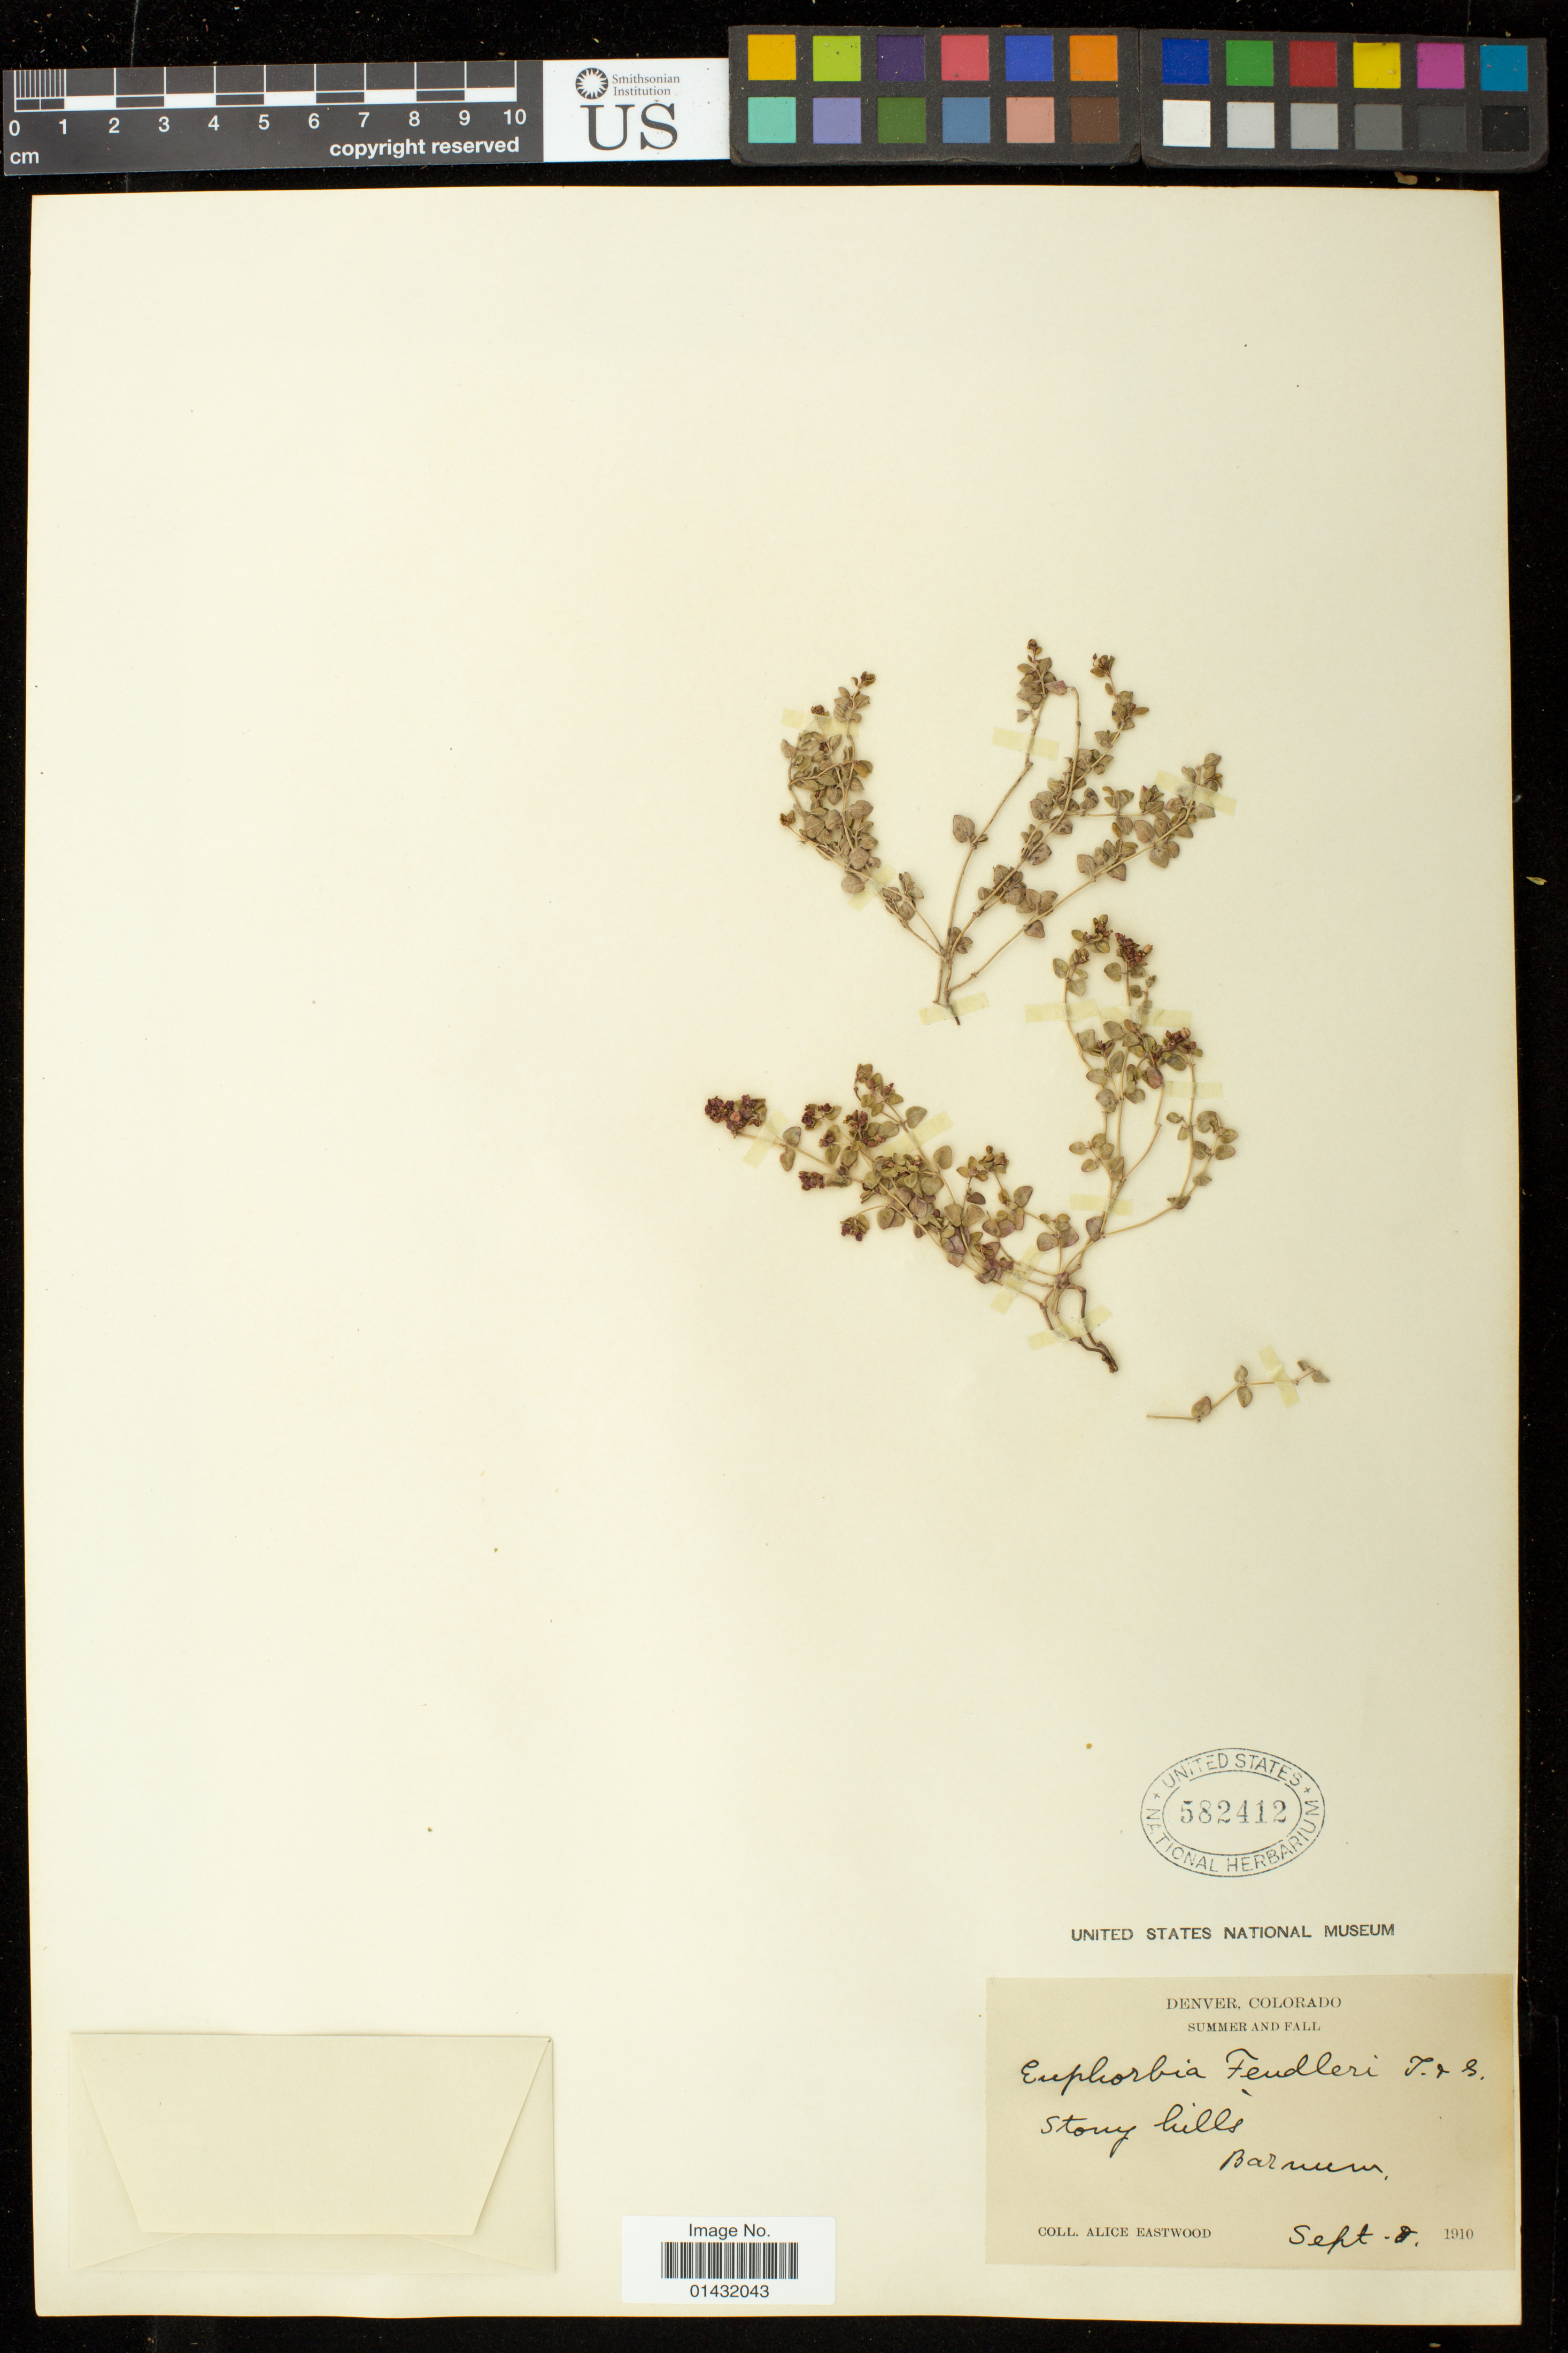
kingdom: Plantae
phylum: Tracheophyta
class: Magnoliopsida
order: Malpighiales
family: Euphorbiaceae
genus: Euphorbia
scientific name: Euphorbia fendleri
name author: Torr. & A. Gray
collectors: A. Eastwood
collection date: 1910-09-08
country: United States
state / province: Colorado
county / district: Denver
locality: Stony hills Barnum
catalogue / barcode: US 582412